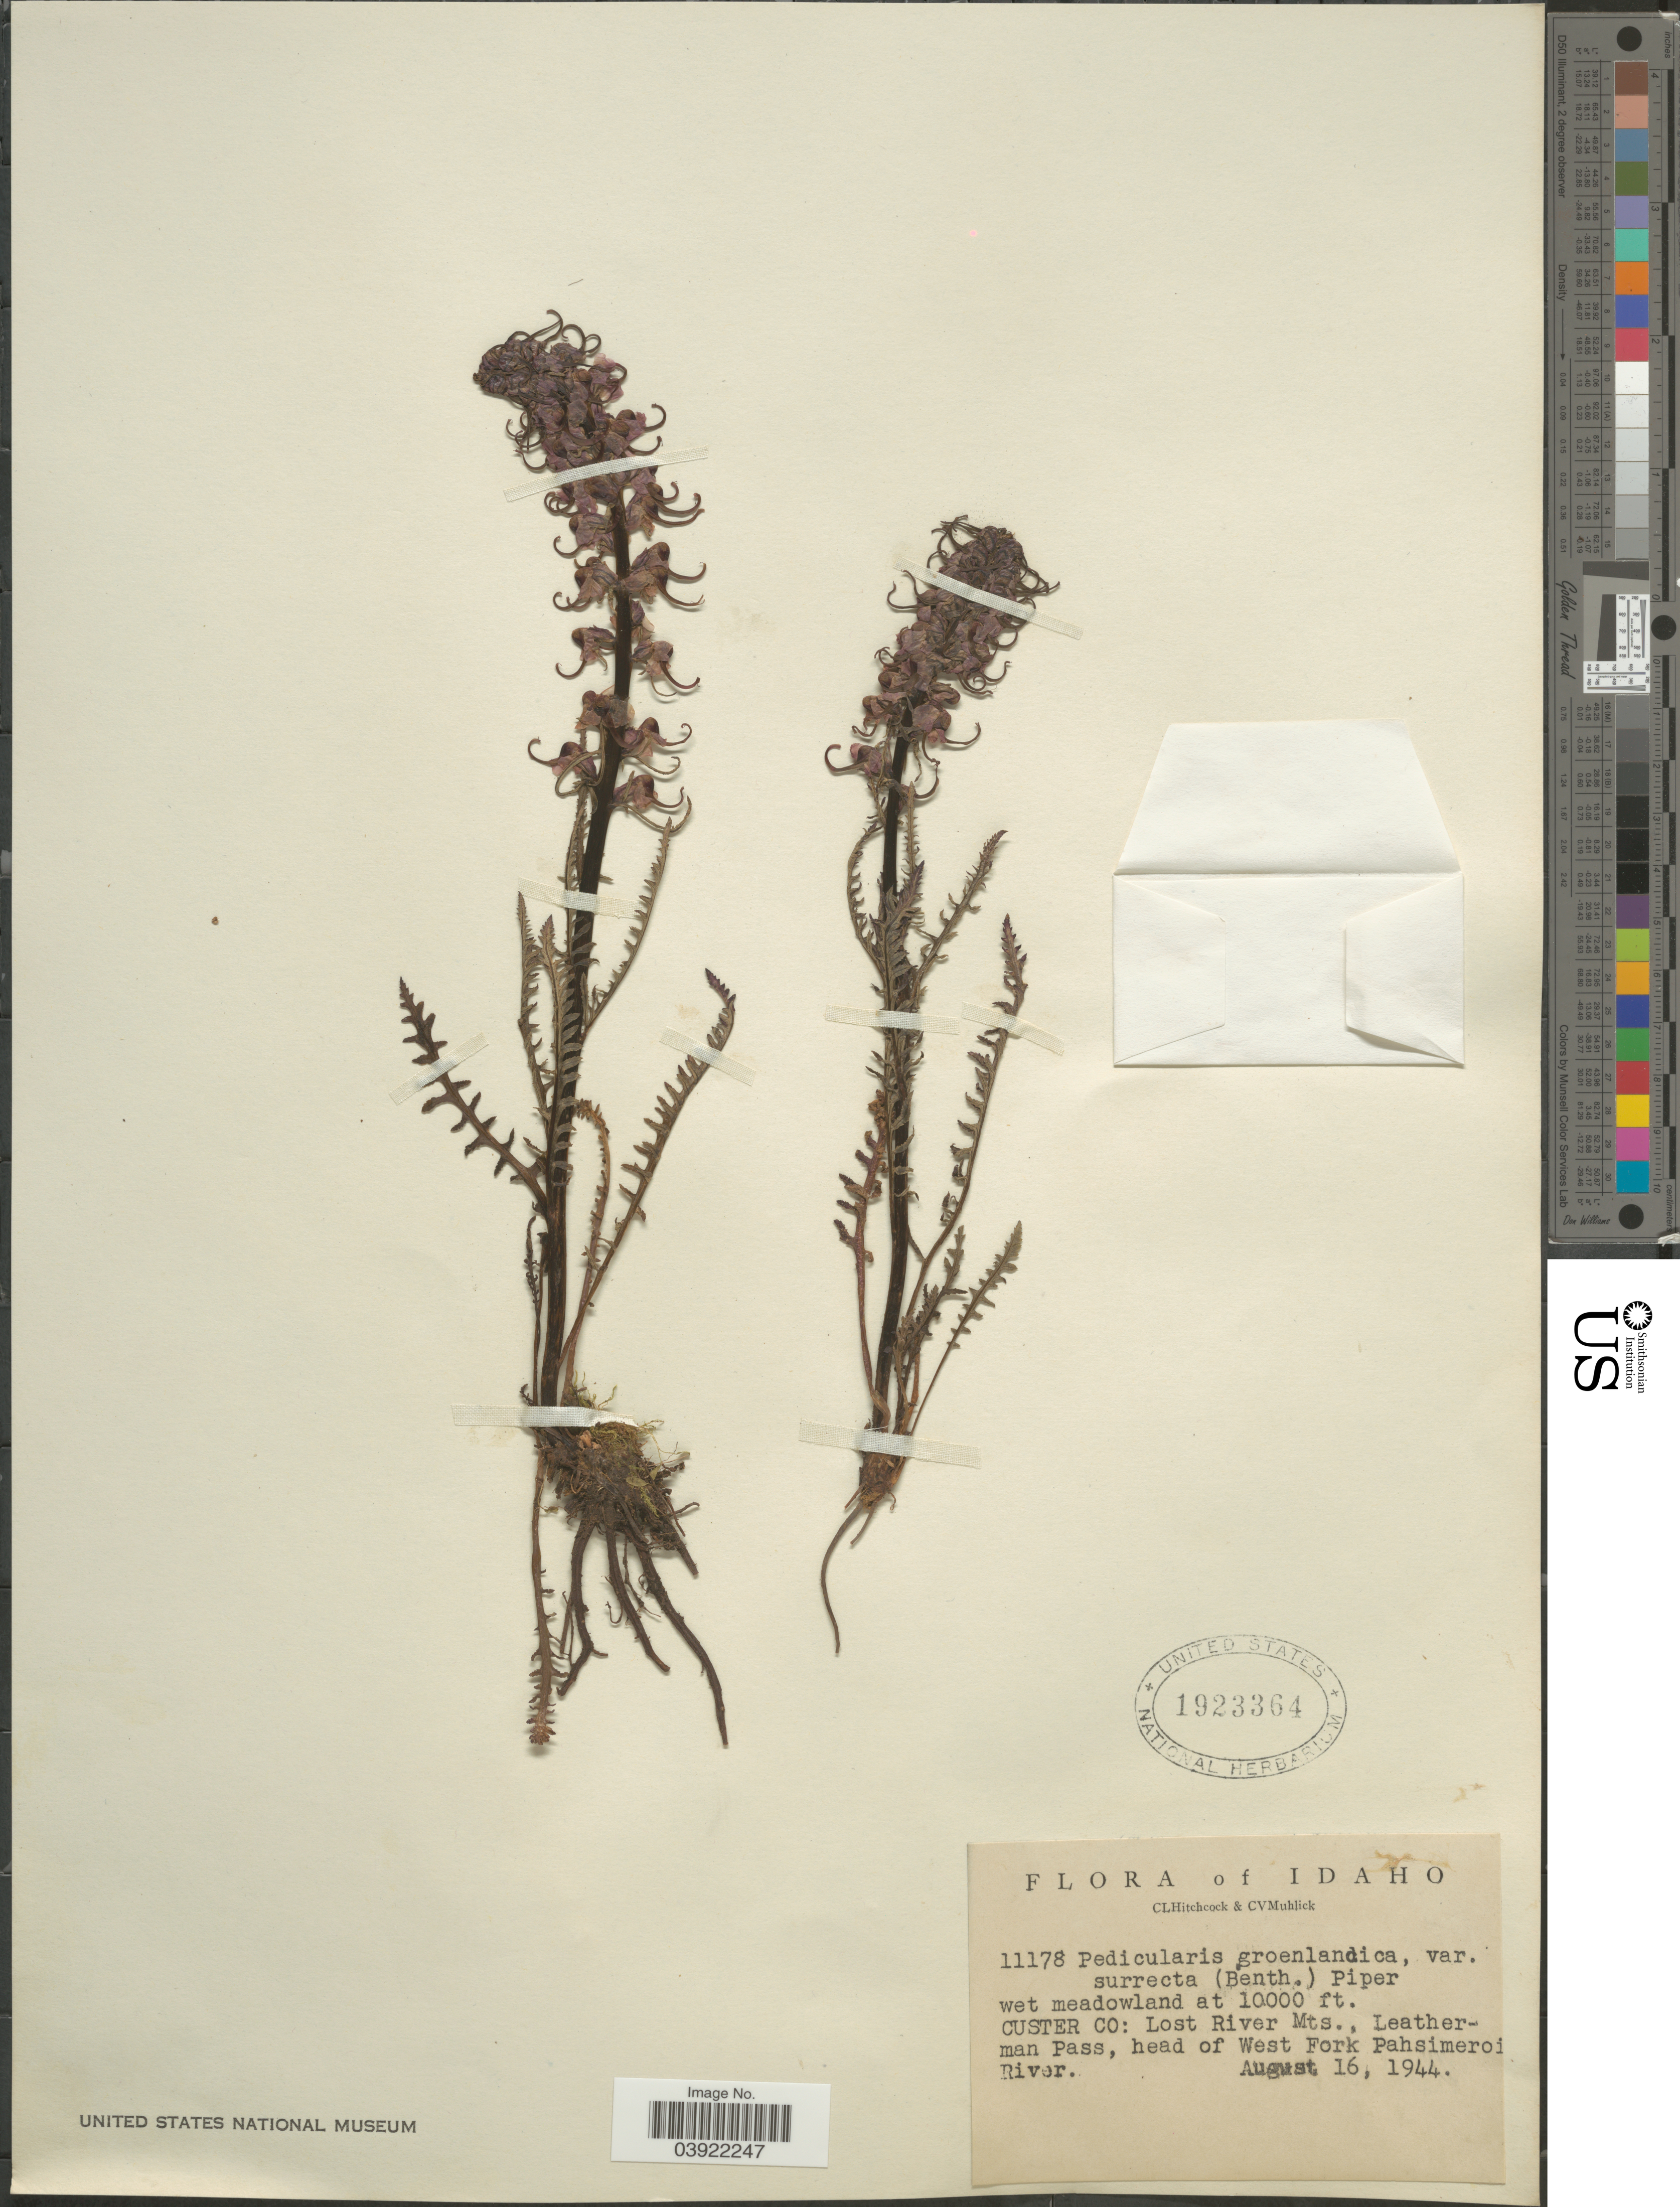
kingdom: Plantae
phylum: Tracheophyta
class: Magnoliopsida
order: Lamiales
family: Orobanchaceae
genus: Pedicularis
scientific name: Pedicularis groenlandica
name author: Retz.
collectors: C. L. Hitchcock & C. V. Muhlick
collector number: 11178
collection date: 1944-08-16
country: United States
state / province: Idaho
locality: Custer Co: Lost River Mts., Leatherman Pass, head of West Fork Pahsimeroi River.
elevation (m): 3048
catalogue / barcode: US 1923364